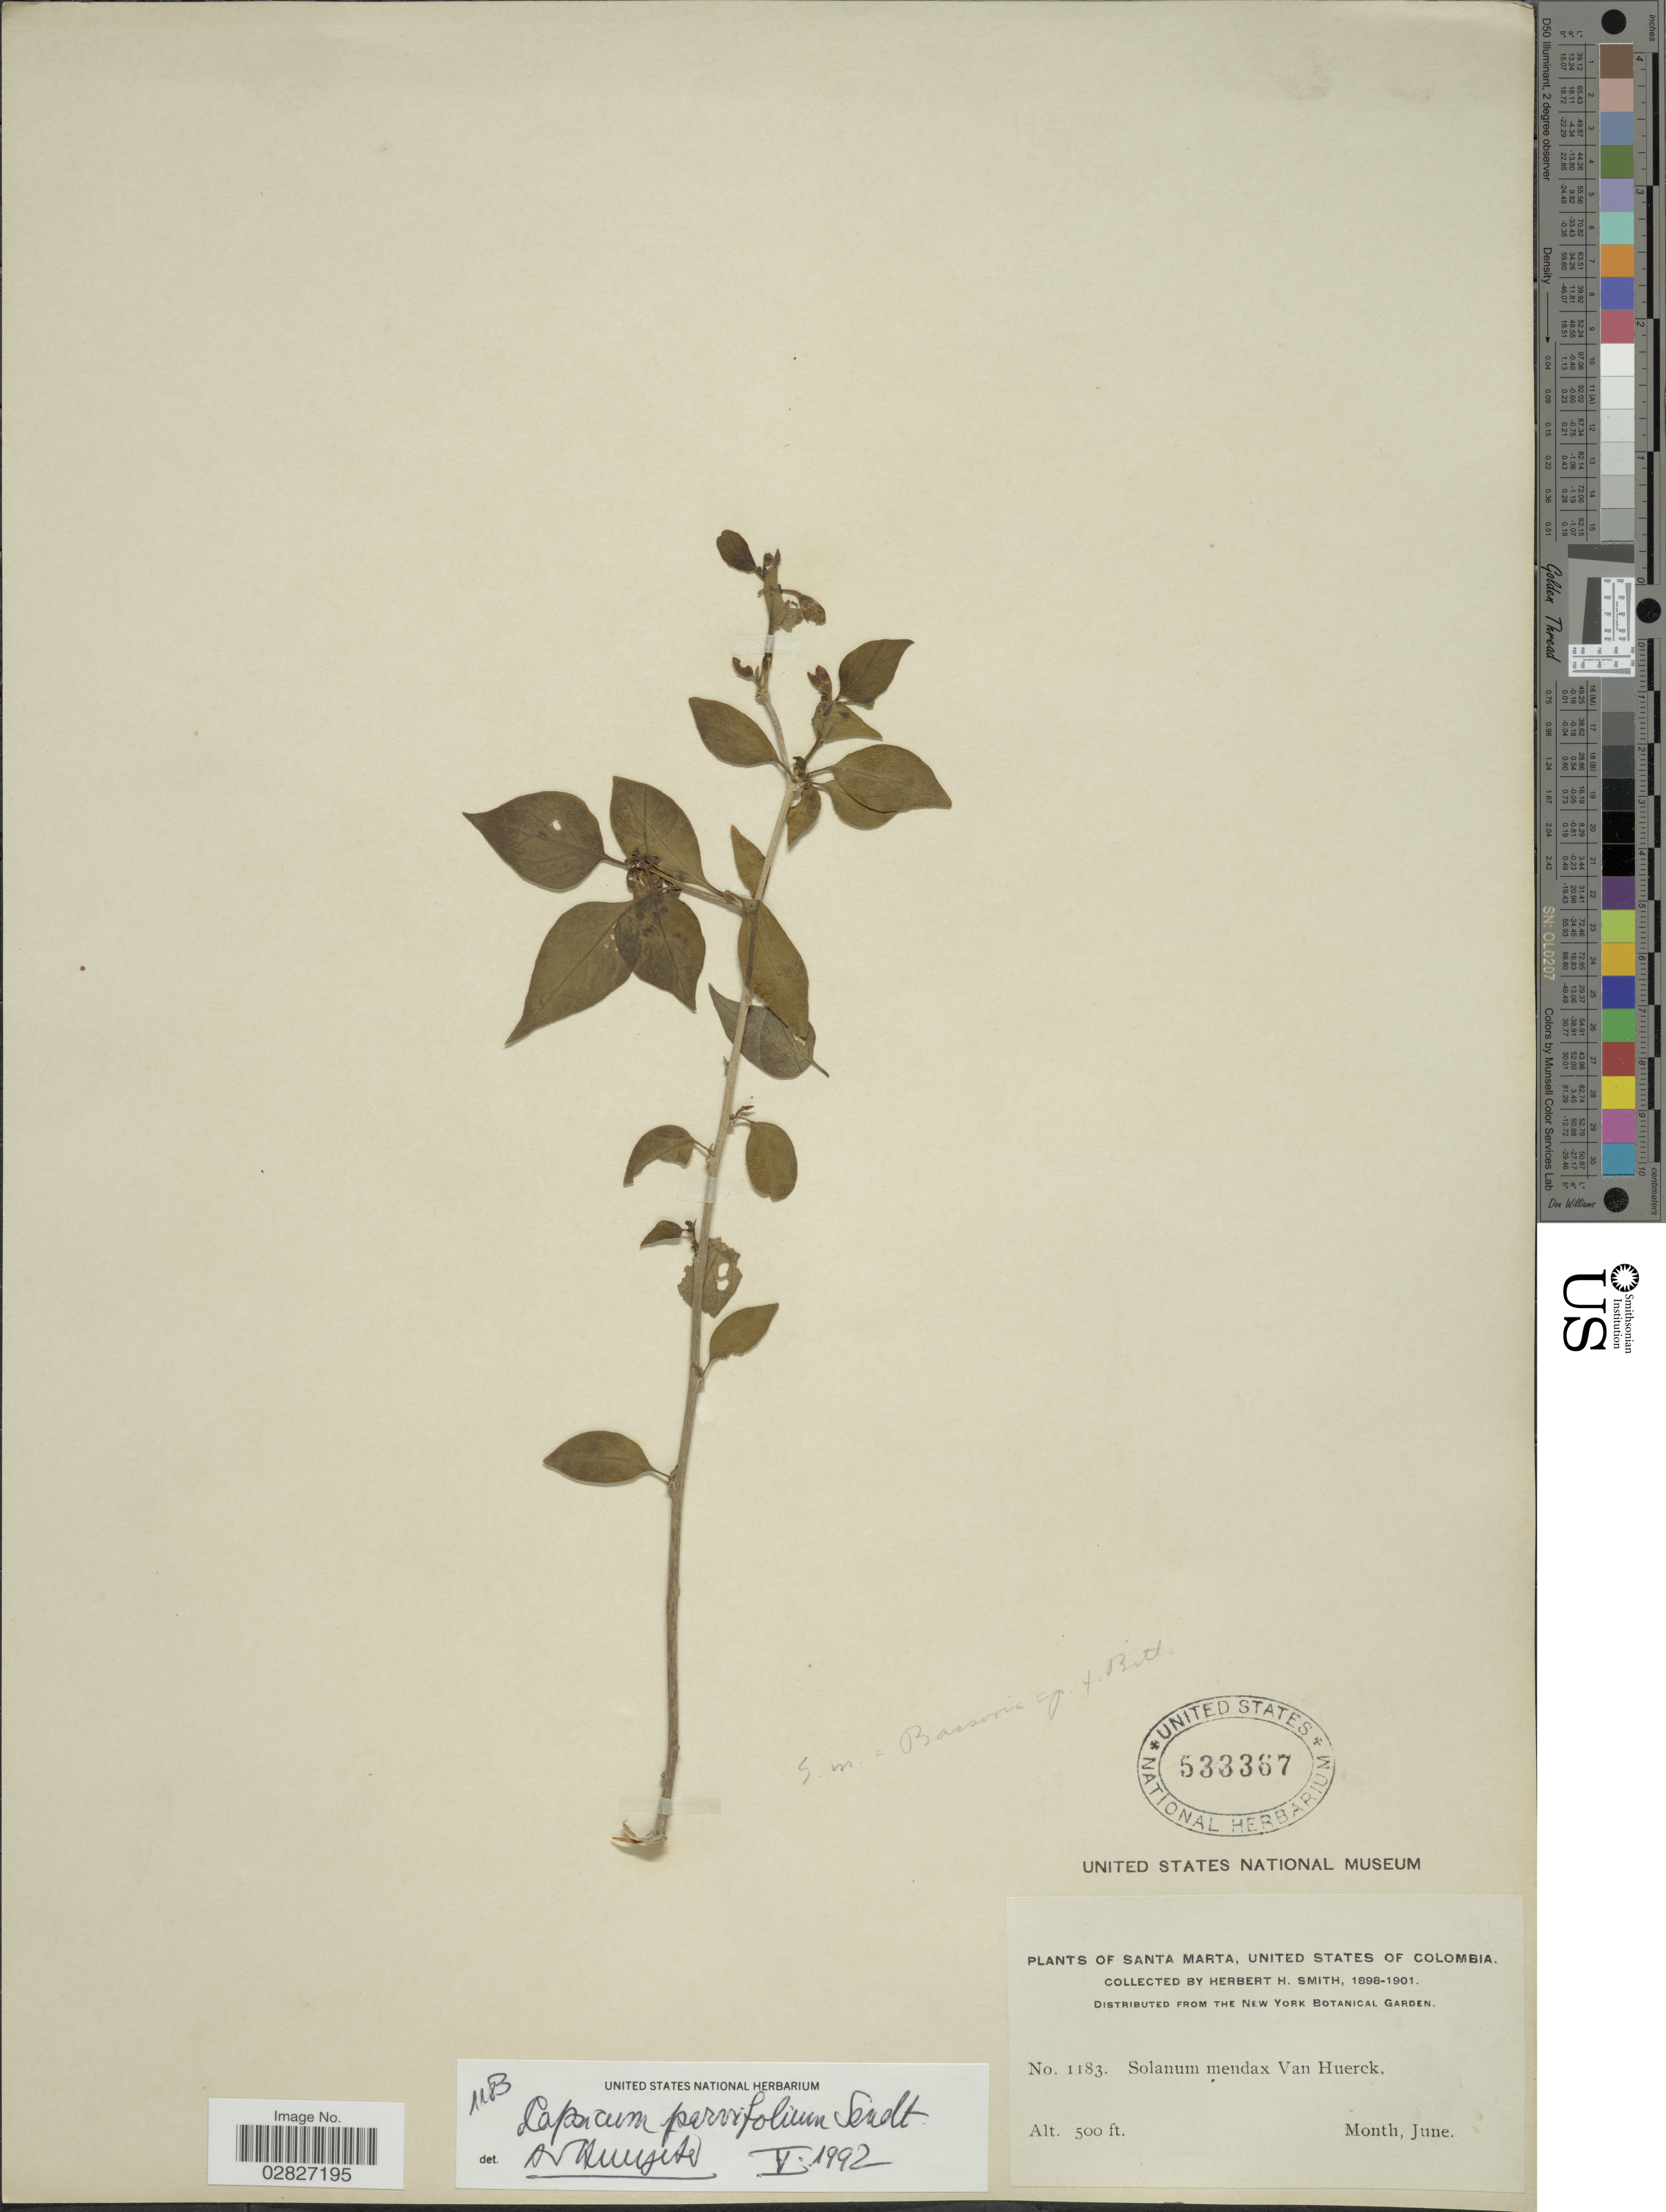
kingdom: Plantae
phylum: Tracheophyta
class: Magnoliopsida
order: Solanales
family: Solanaceae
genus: Capsicum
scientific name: Capsicum parvifolium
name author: Sendtn.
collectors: Herbert H. Smith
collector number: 1183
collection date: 1898-06/1901-06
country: Colombia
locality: Santa Marta, United States of Colombia.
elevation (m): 152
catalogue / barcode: US 533367